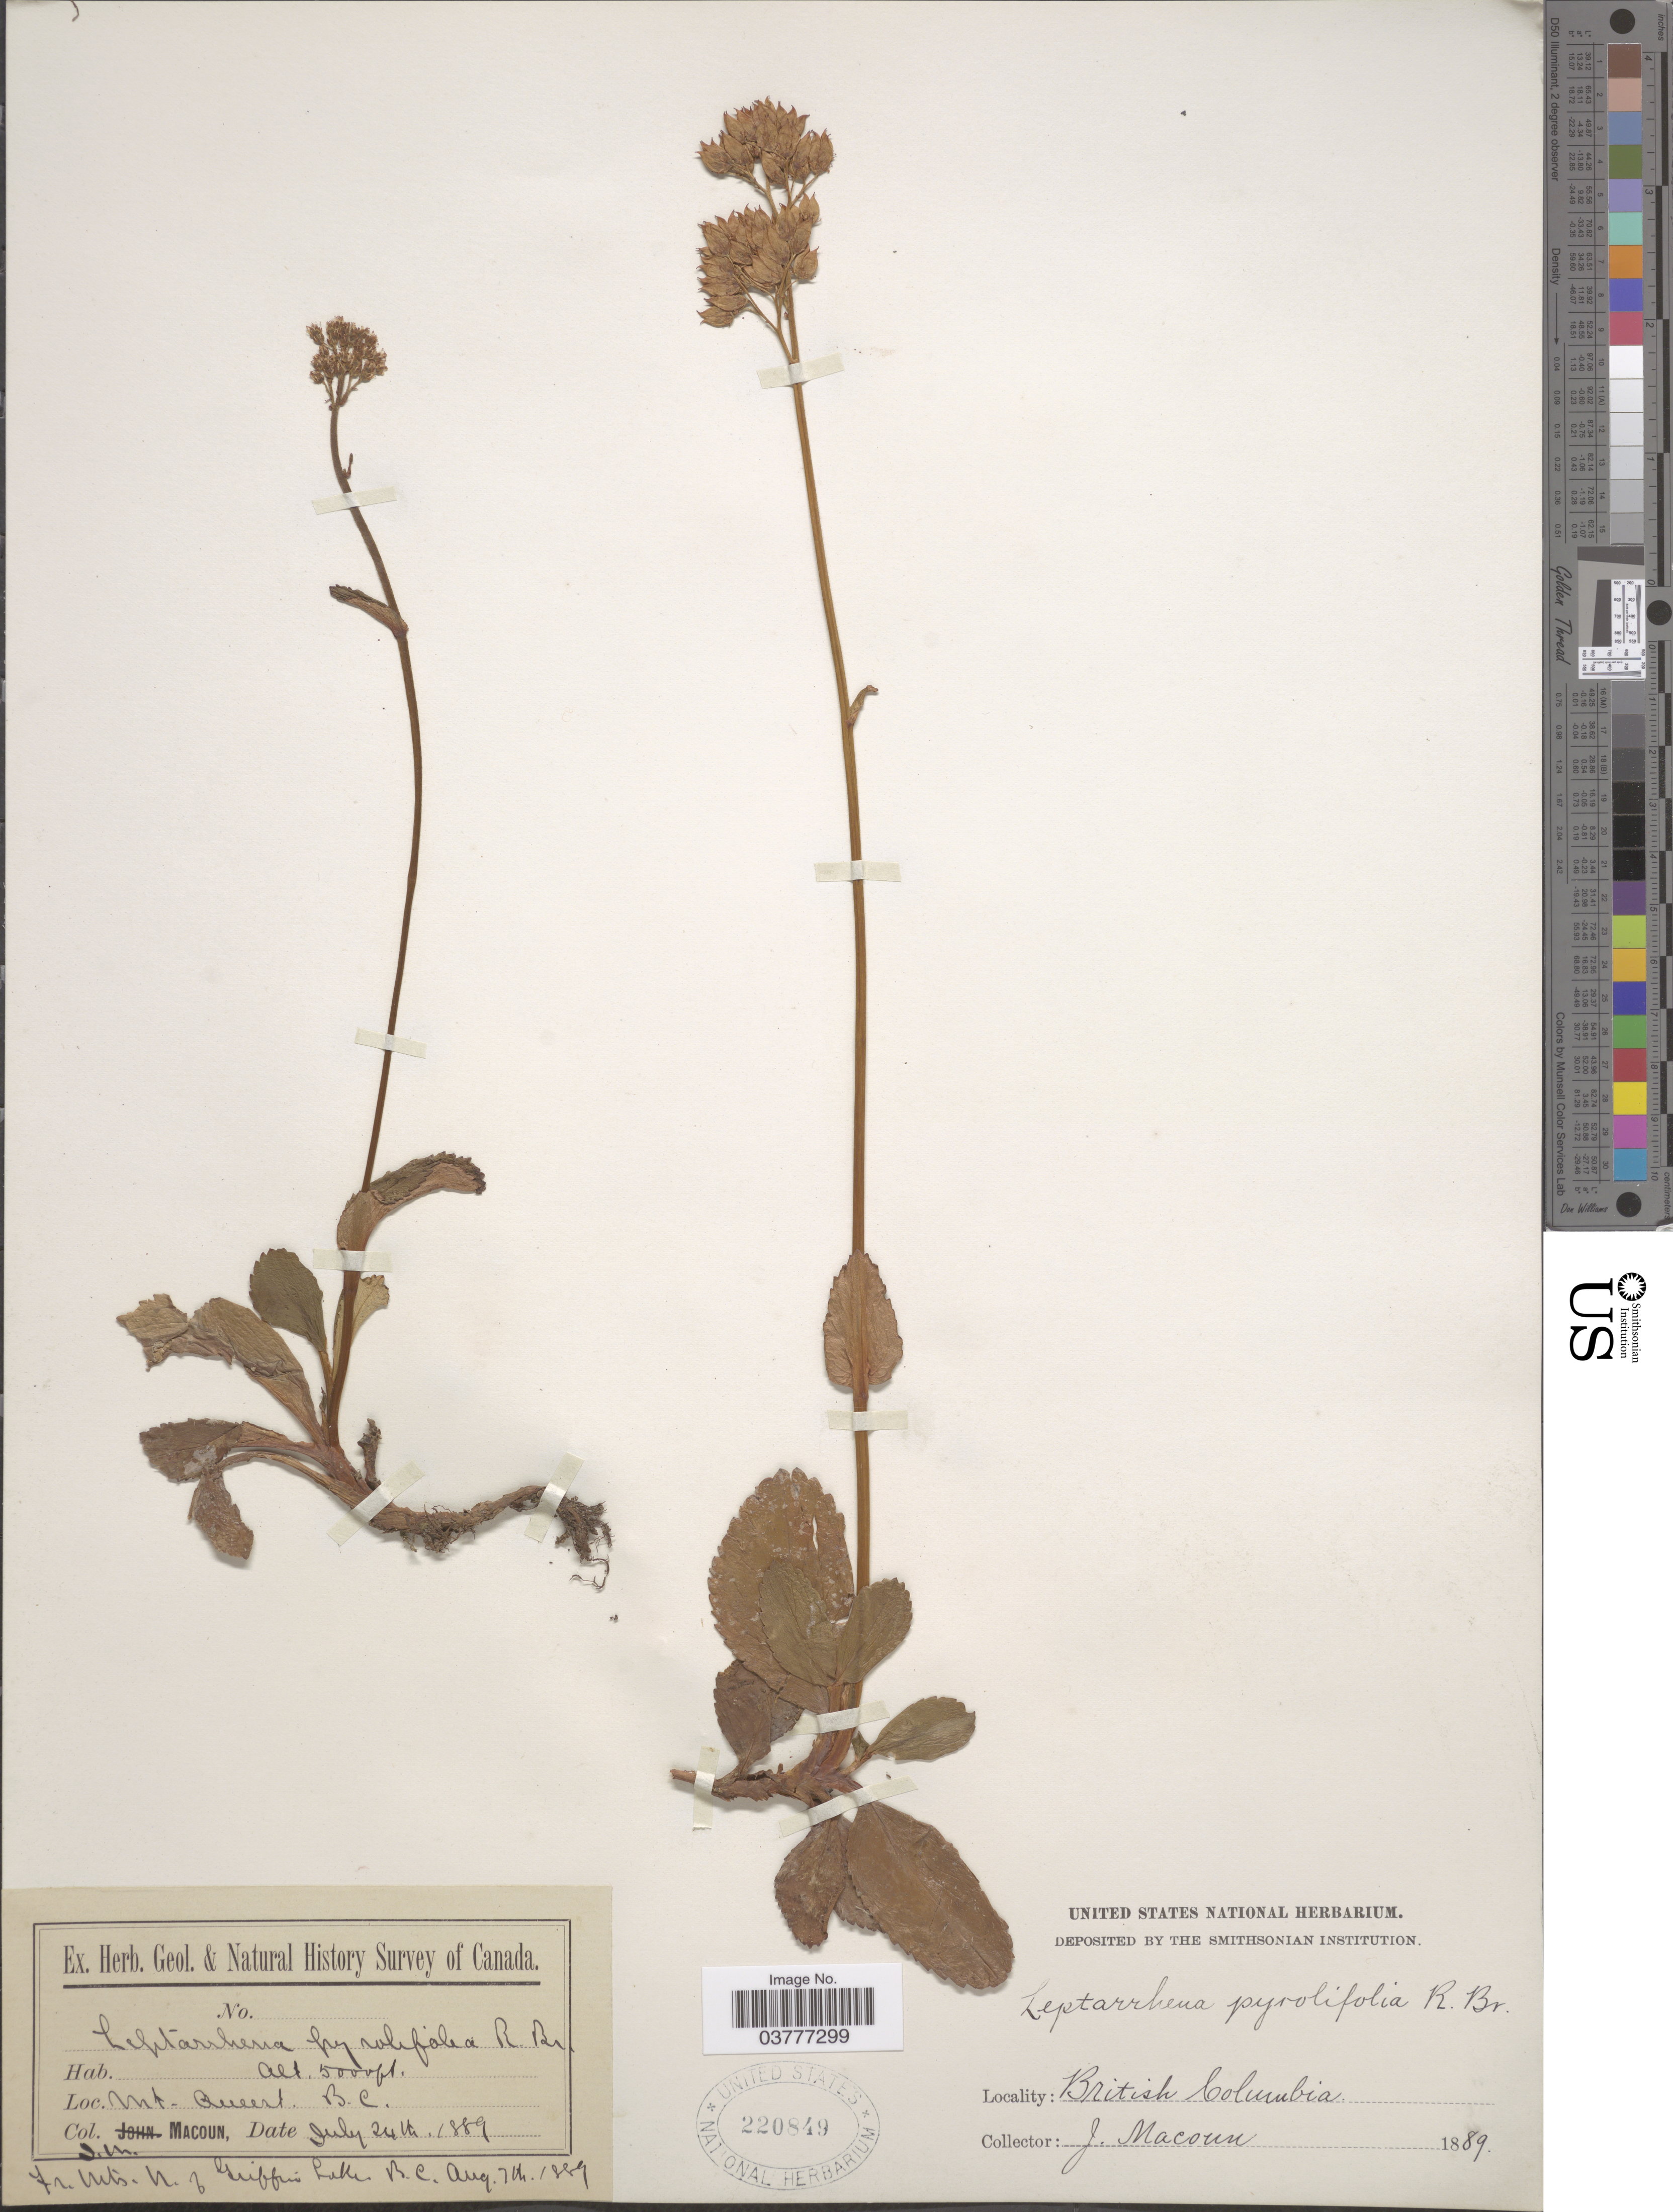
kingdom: Plantae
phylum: Tracheophyta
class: Magnoliopsida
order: Saxifragales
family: Saxifragaceae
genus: Leptarrhena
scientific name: Leptarrhena pyrolifolia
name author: (D. Don) Ser.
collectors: J. M. Macoun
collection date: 1889-07-24/1889-08-07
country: Canada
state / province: British Columbia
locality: Mt. Queest. Fr. Mts. N. of Griffin Lake.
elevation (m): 1524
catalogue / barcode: US 220849